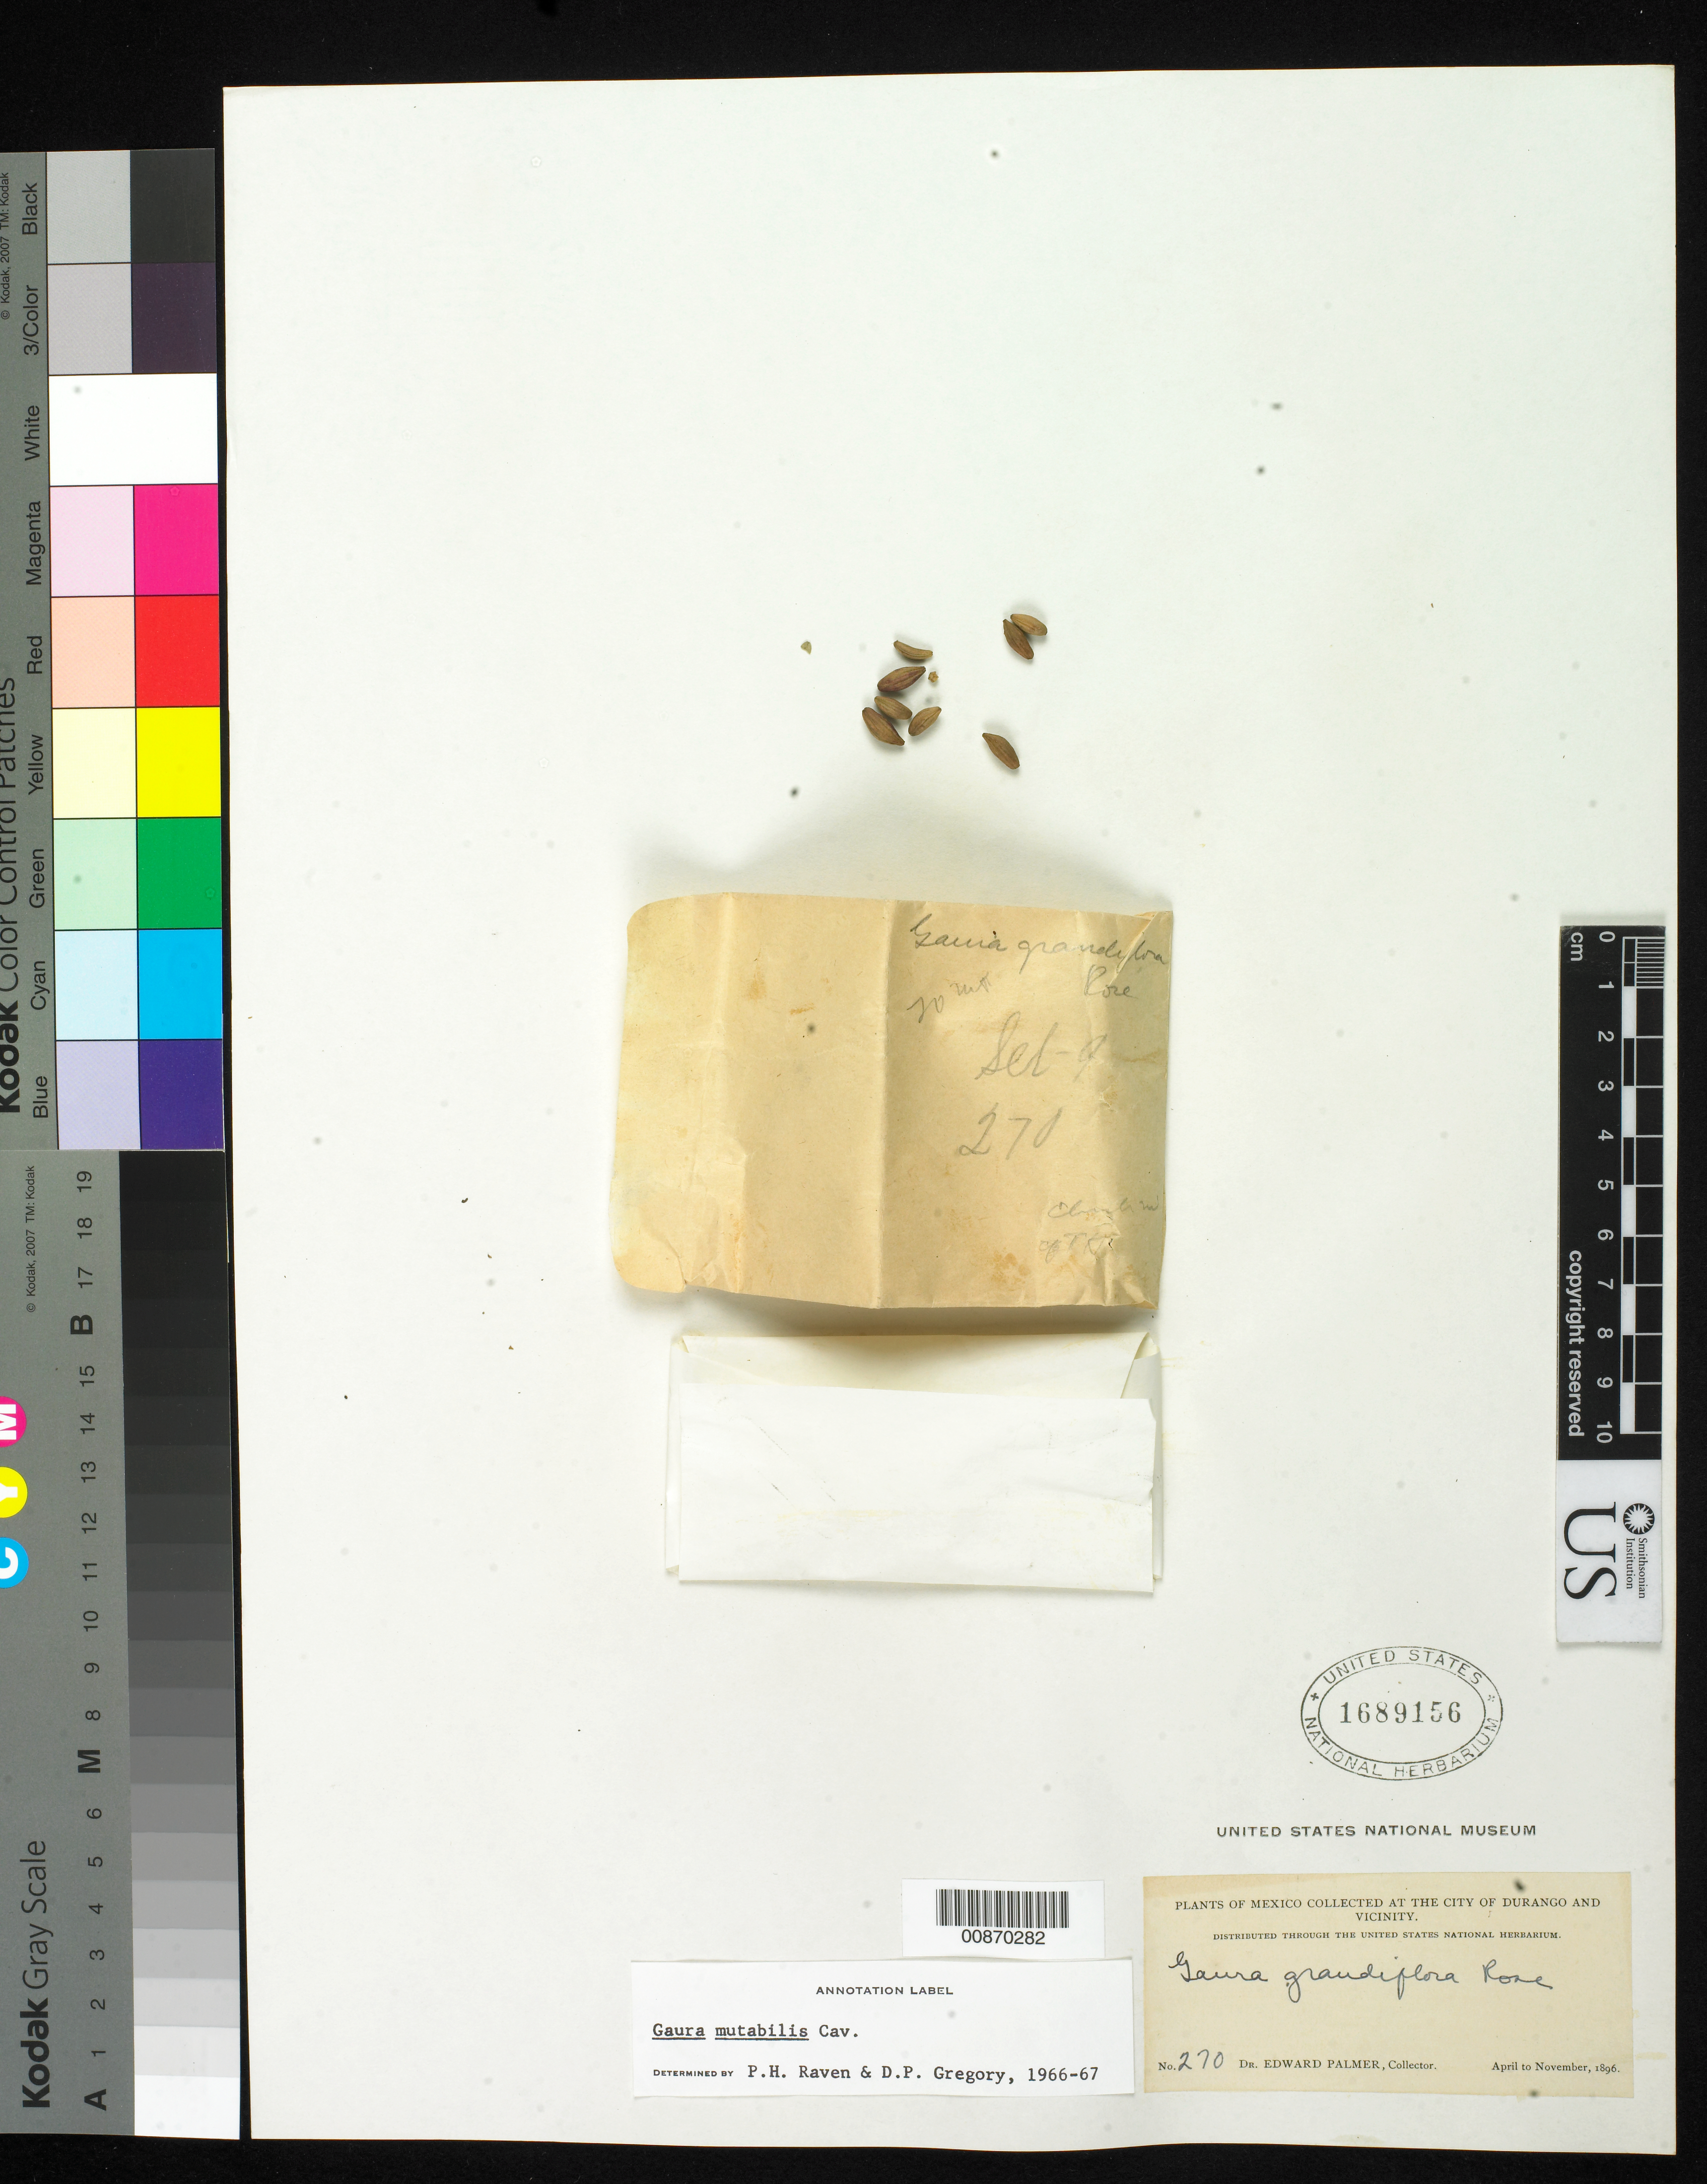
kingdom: Plantae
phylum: Tracheophyta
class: Magnoliopsida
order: Myrtales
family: Onagraceae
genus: Oenothera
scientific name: Oenothera anomala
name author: Curtis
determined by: Wagner, W. L., (BOT), Smithsonian Institution - National Museum of Natural History (UNITED STATES)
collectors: E. Palmer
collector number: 270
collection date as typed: Apr 1896 to -- Nov 1896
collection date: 1896-04/1896-11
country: Mexico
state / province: Durango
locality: City of Durango and vicinity.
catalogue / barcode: US 1689156